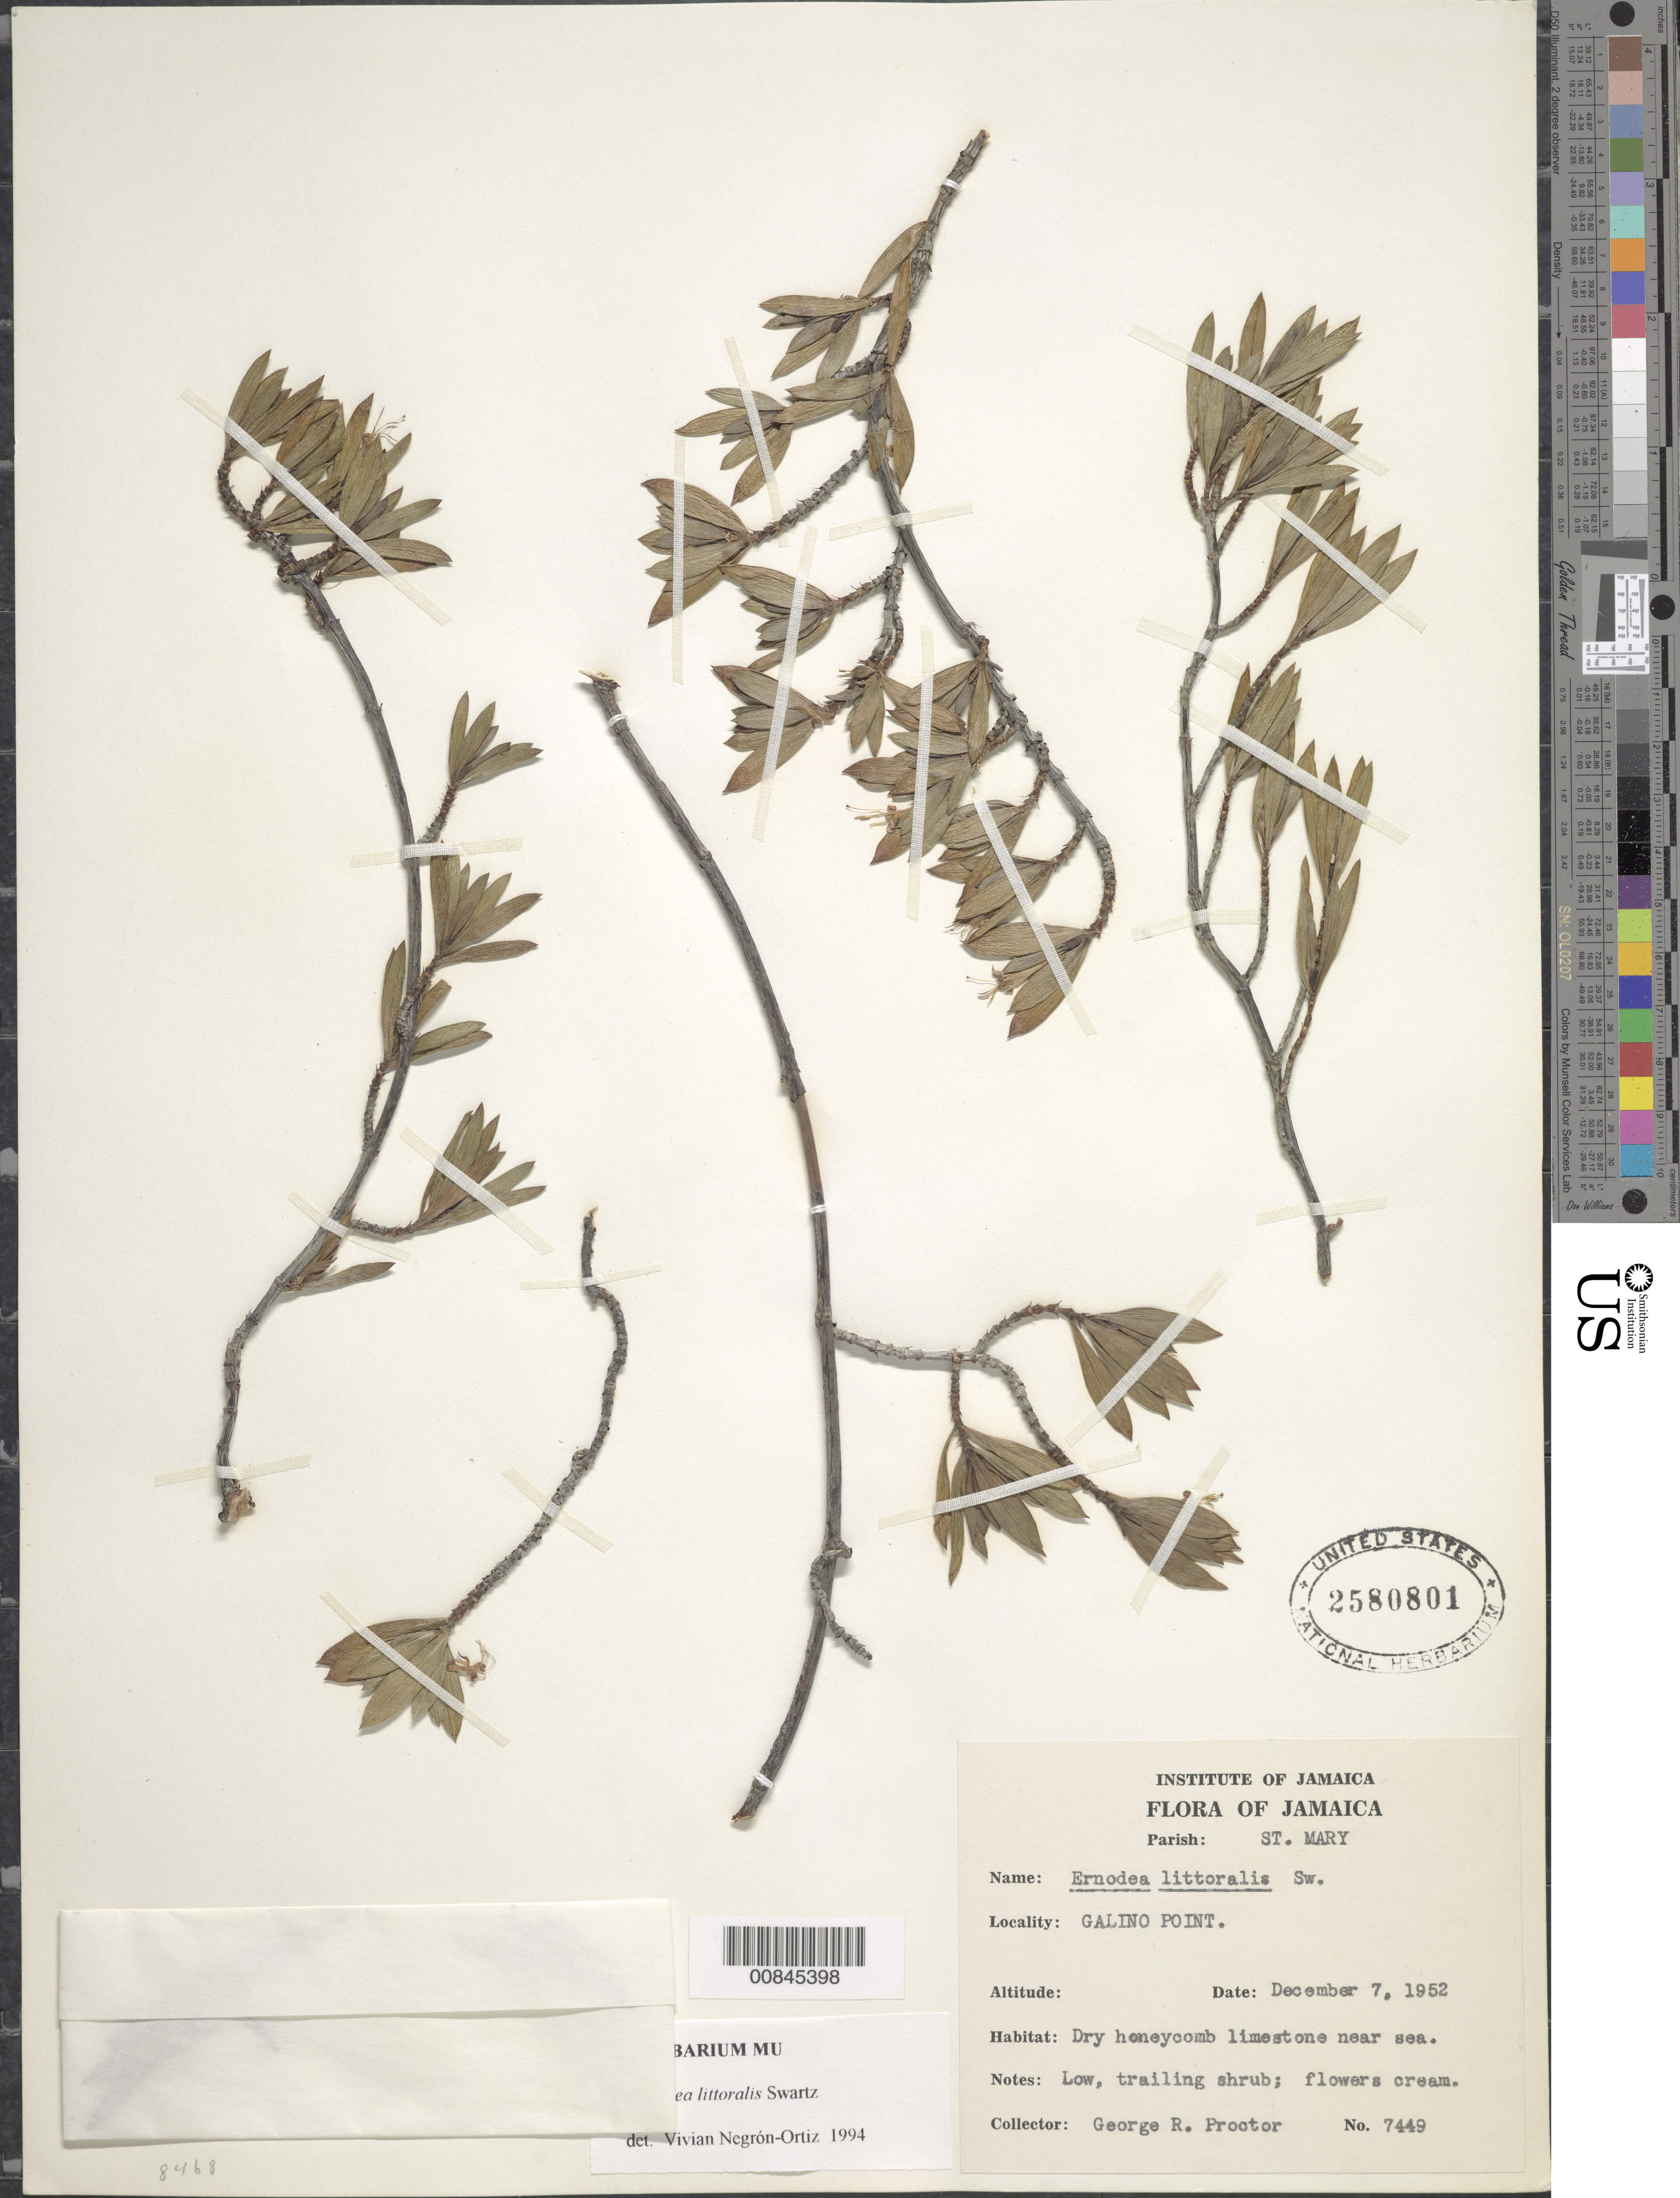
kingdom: Plantae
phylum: Tracheophyta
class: Magnoliopsida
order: Gentianales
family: Rubiaceae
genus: Ernodea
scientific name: Ernodea littoralis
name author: Sw.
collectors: G. R. Proctor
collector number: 7449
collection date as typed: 07 Dec 1952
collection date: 1952-12-07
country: Jamaica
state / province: Saint Mary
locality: Galino Point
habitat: Dry honeycomb limestone near sea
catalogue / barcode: US 2580801